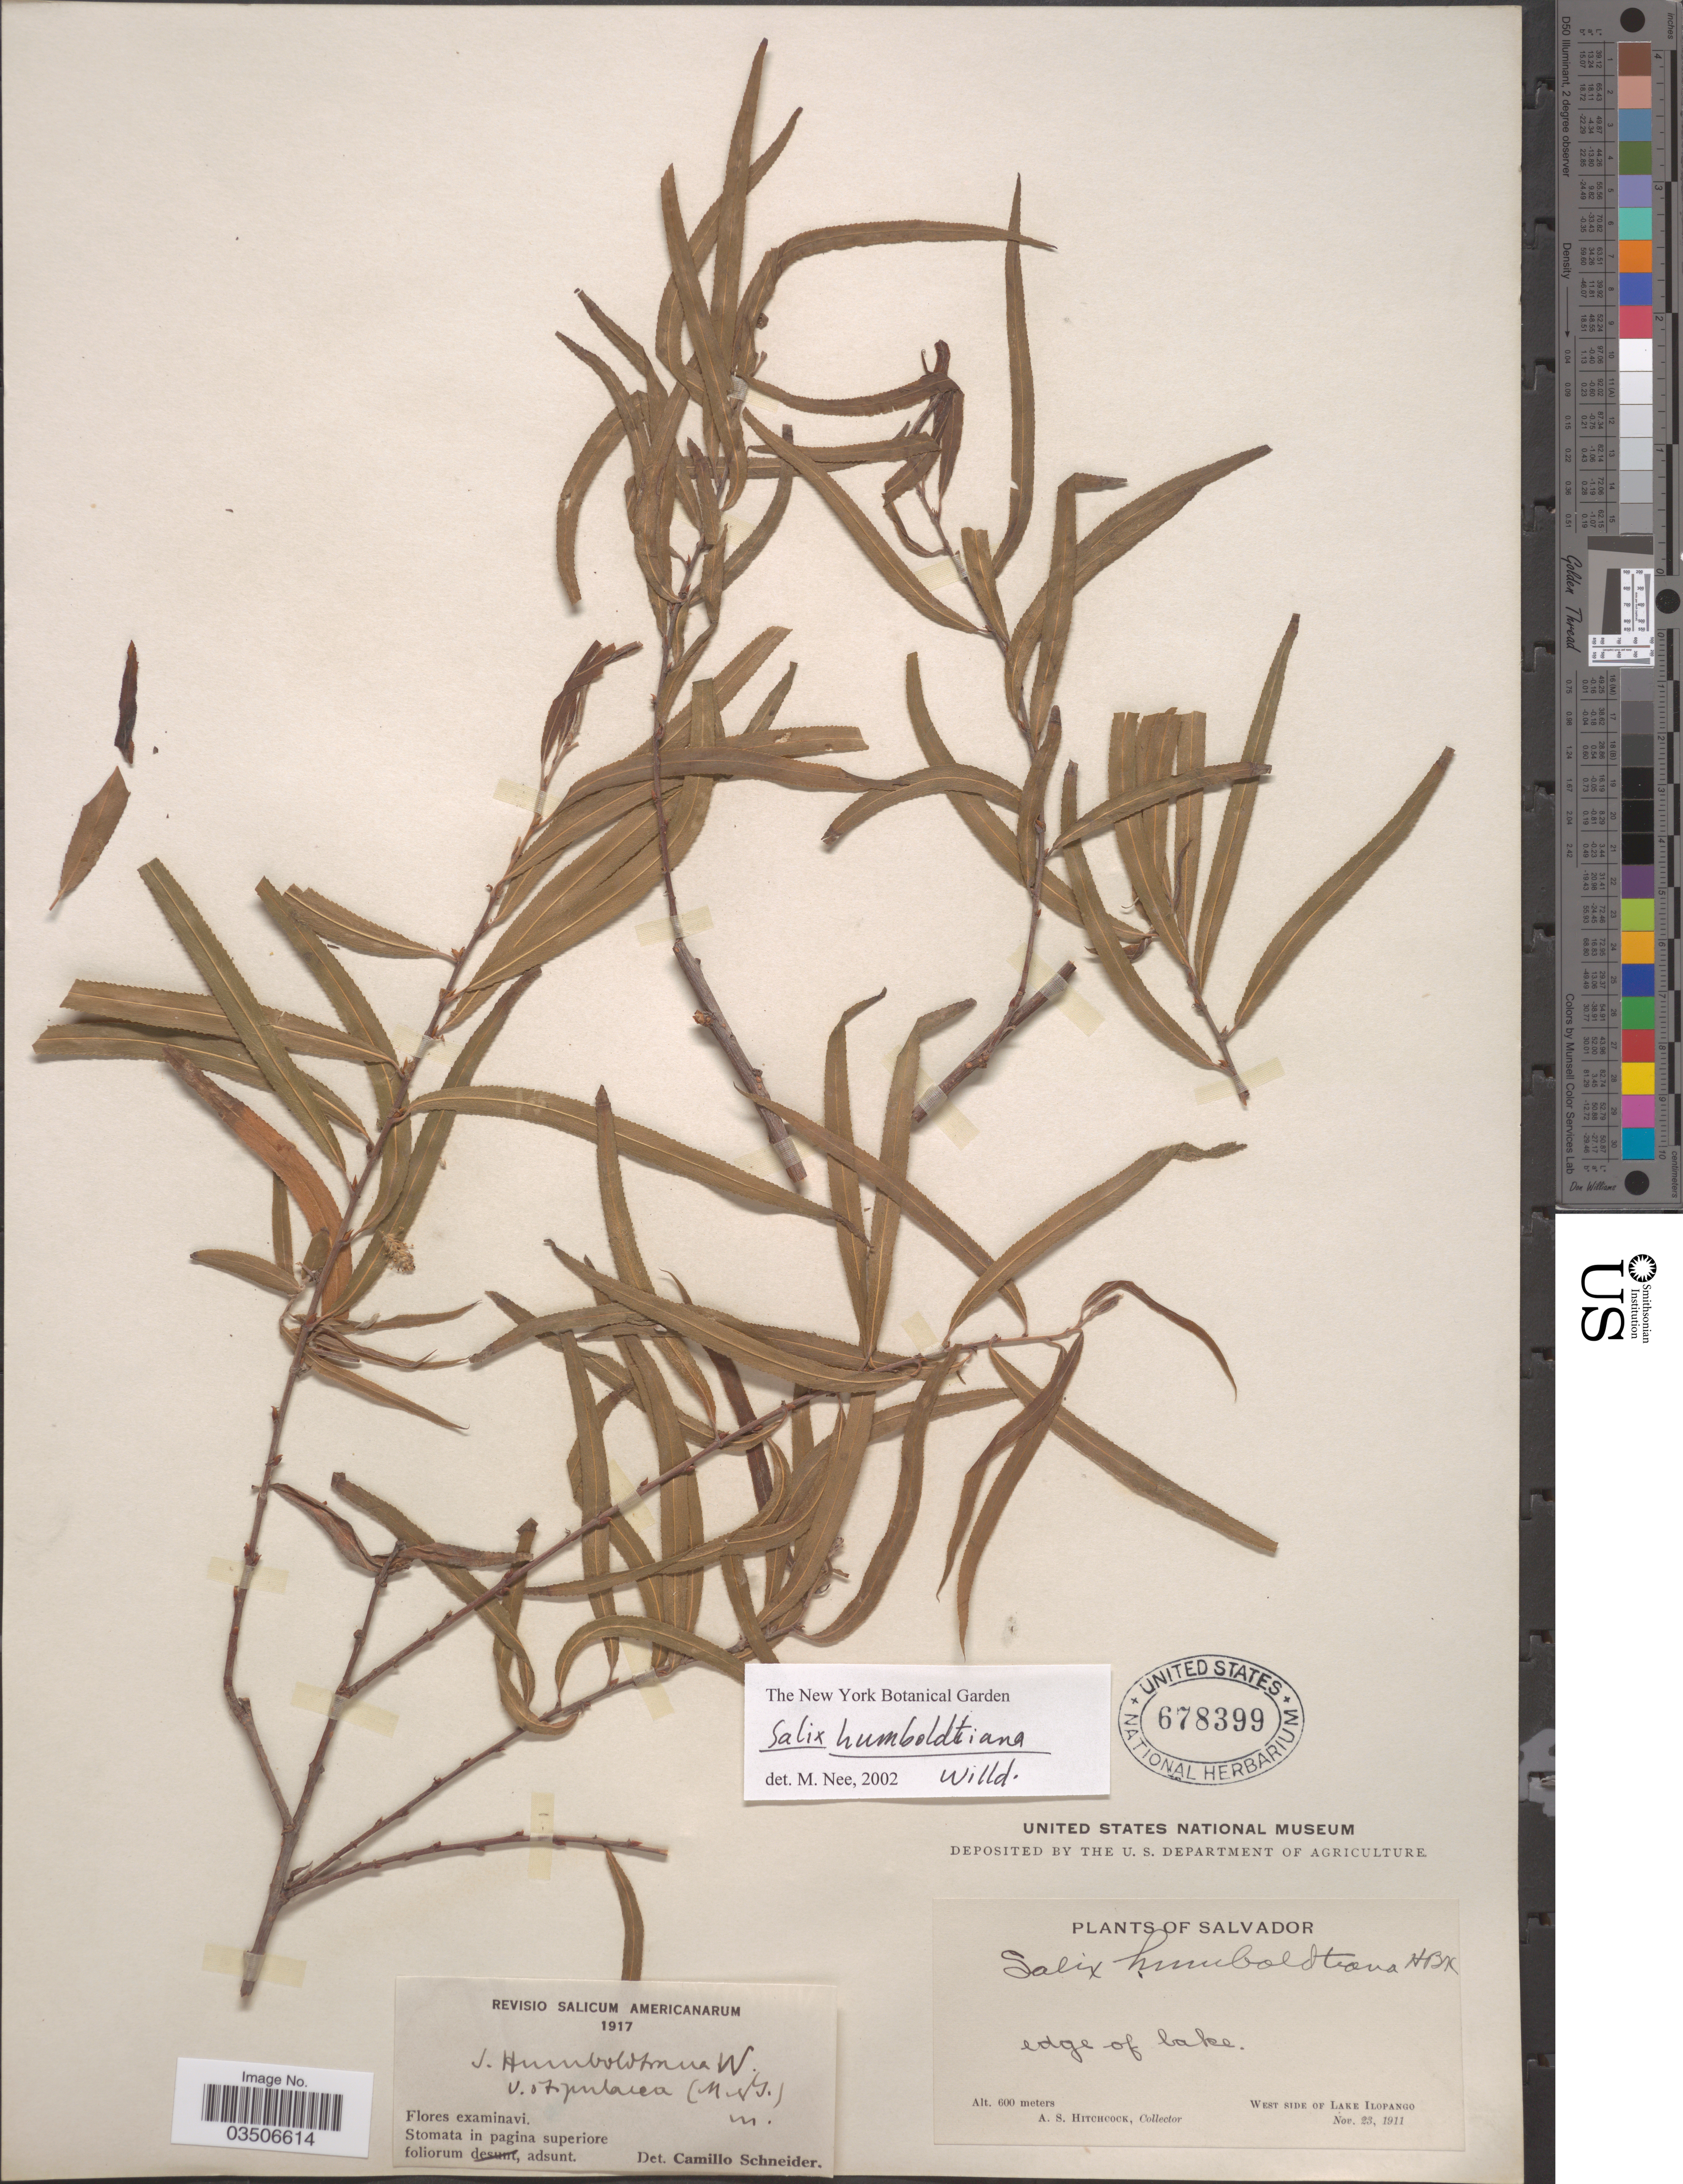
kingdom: Plantae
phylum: Tracheophyta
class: Magnoliopsida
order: Malpighiales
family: Salicaceae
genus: Salix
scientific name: Salix humboldtiana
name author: Willd.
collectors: A. S. Hitchcock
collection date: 1911-11-23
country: El Salvador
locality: Edge of lake. West side of Lake Ilopango.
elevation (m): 600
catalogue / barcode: US 678399